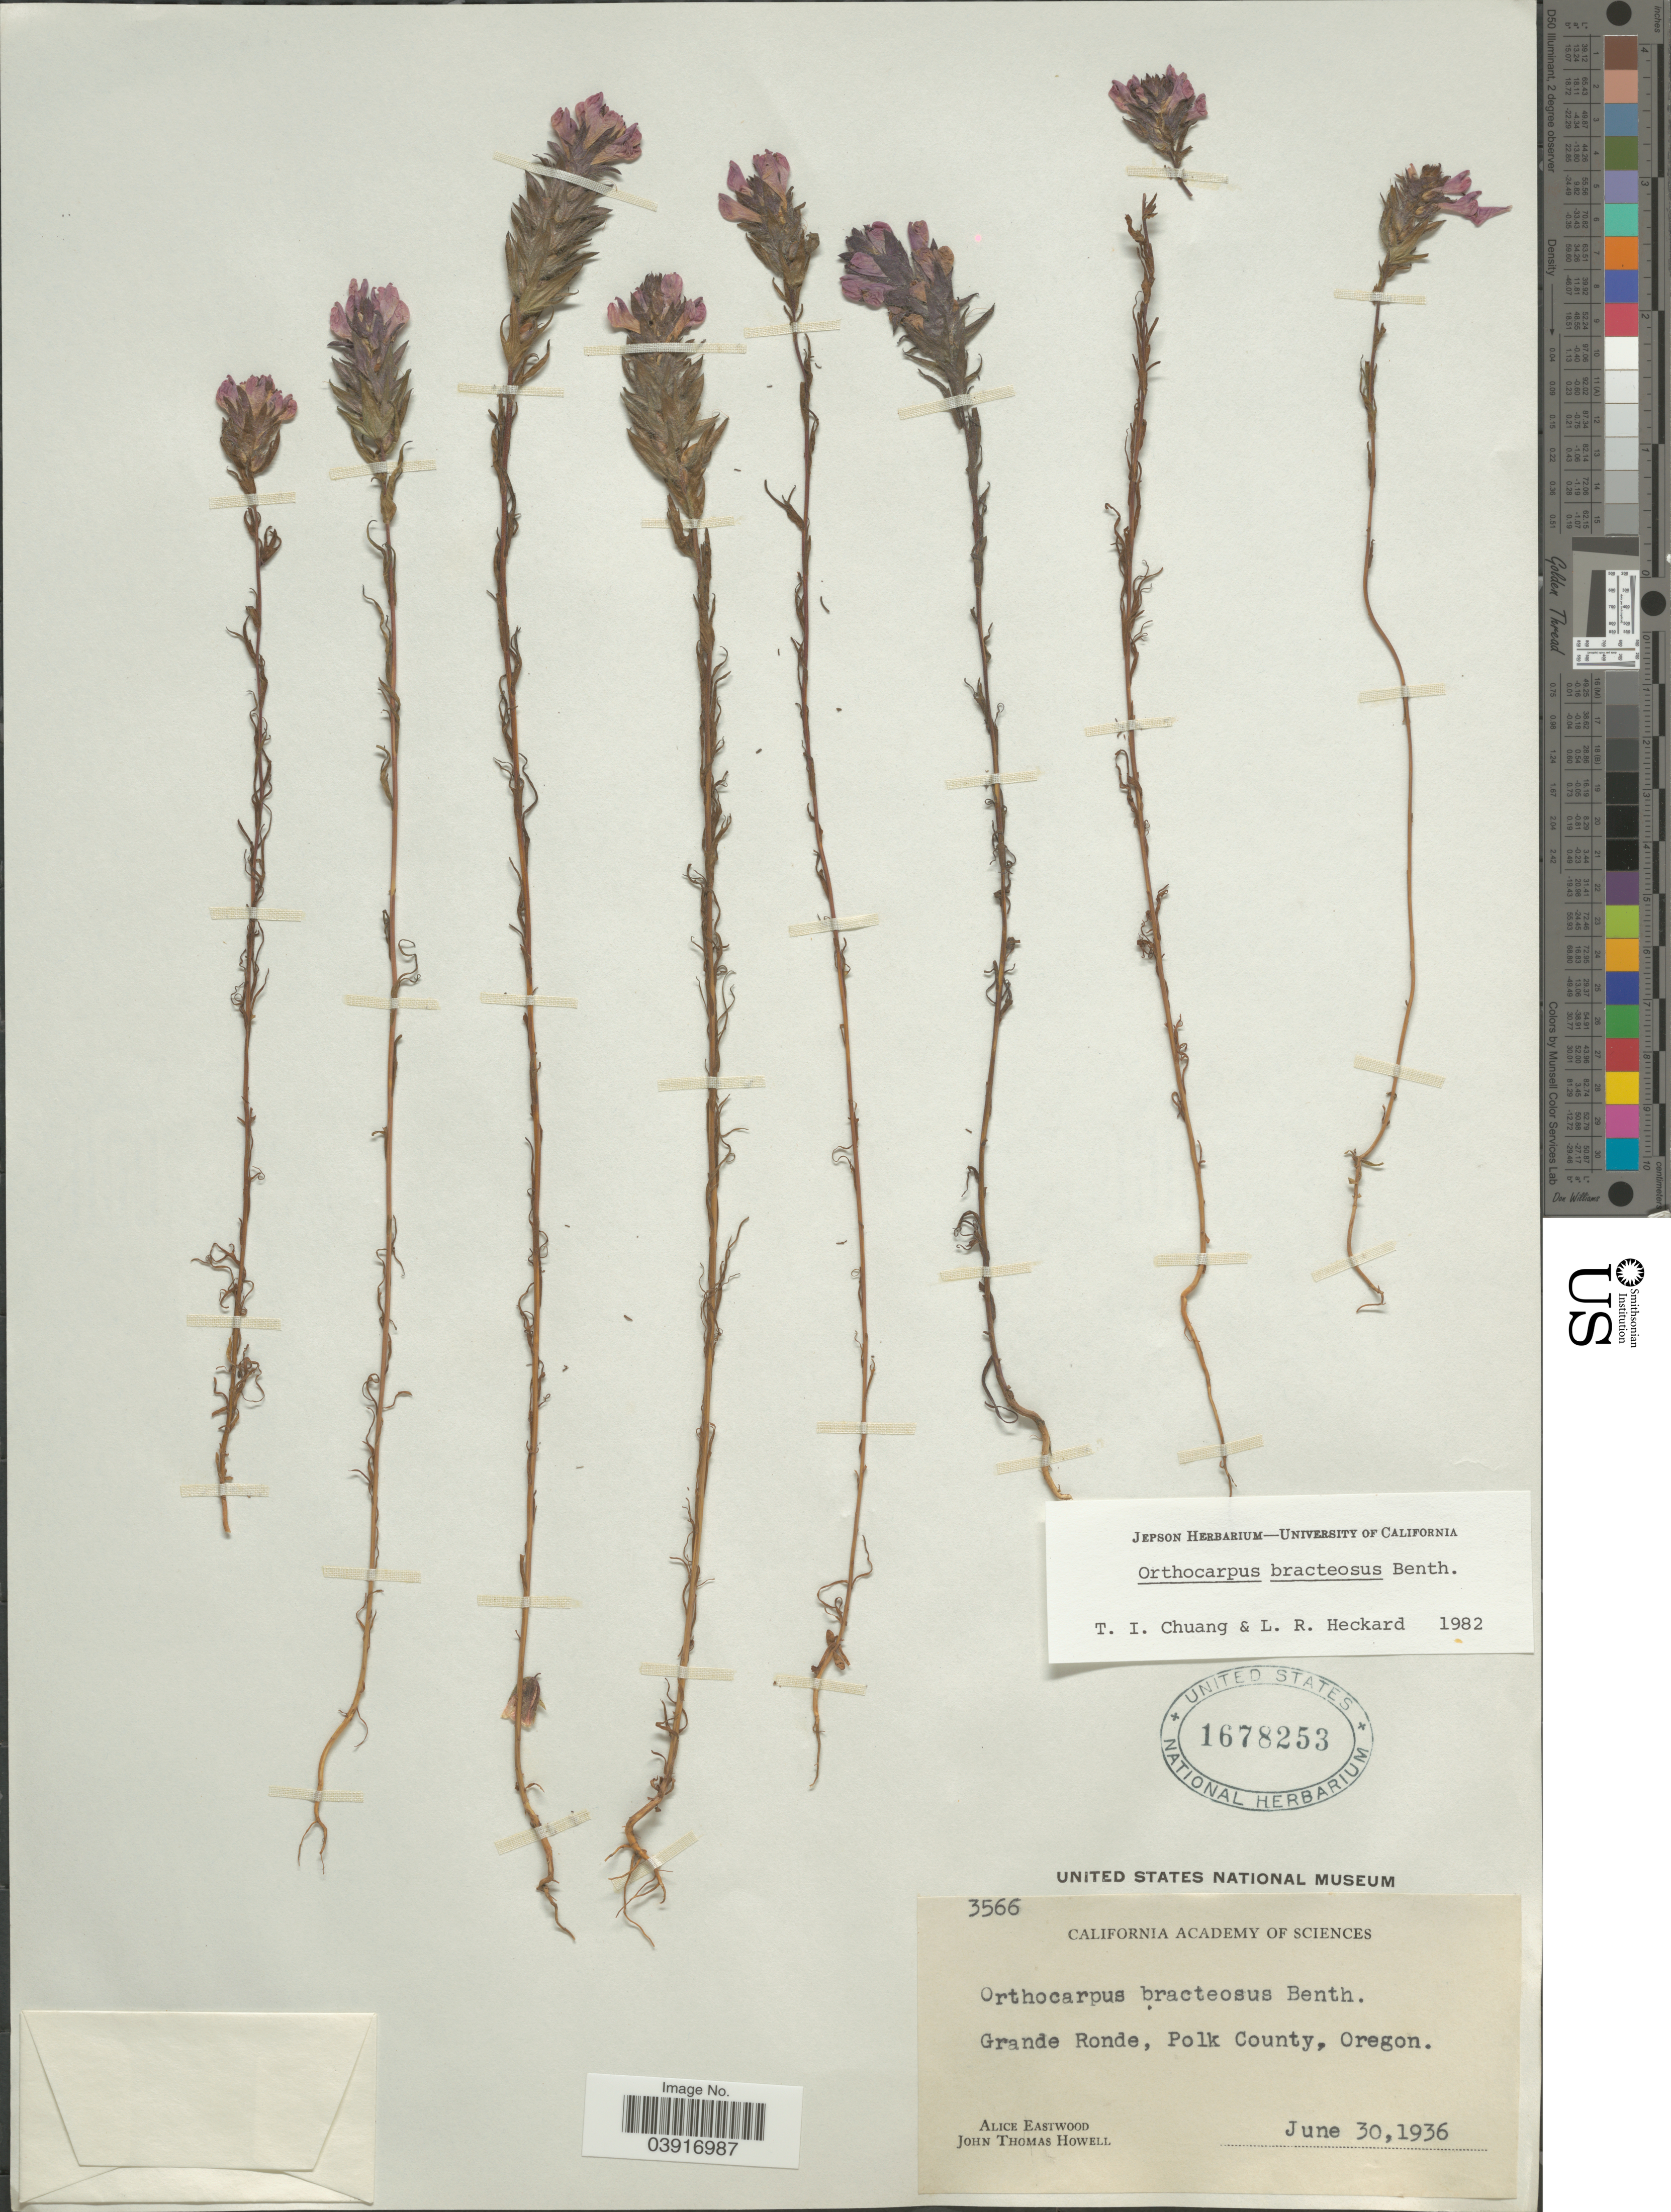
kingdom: Plantae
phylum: Tracheophyta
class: Magnoliopsida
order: Lamiales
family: Orobanchaceae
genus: Orthocarpus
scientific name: Orthocarpus bracteosus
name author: Benth.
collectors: A. Eastwood & J. T. Howell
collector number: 3566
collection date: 1936-06-30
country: United States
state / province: Oregon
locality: Grande Ronde, Polk County.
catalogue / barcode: US 1678253